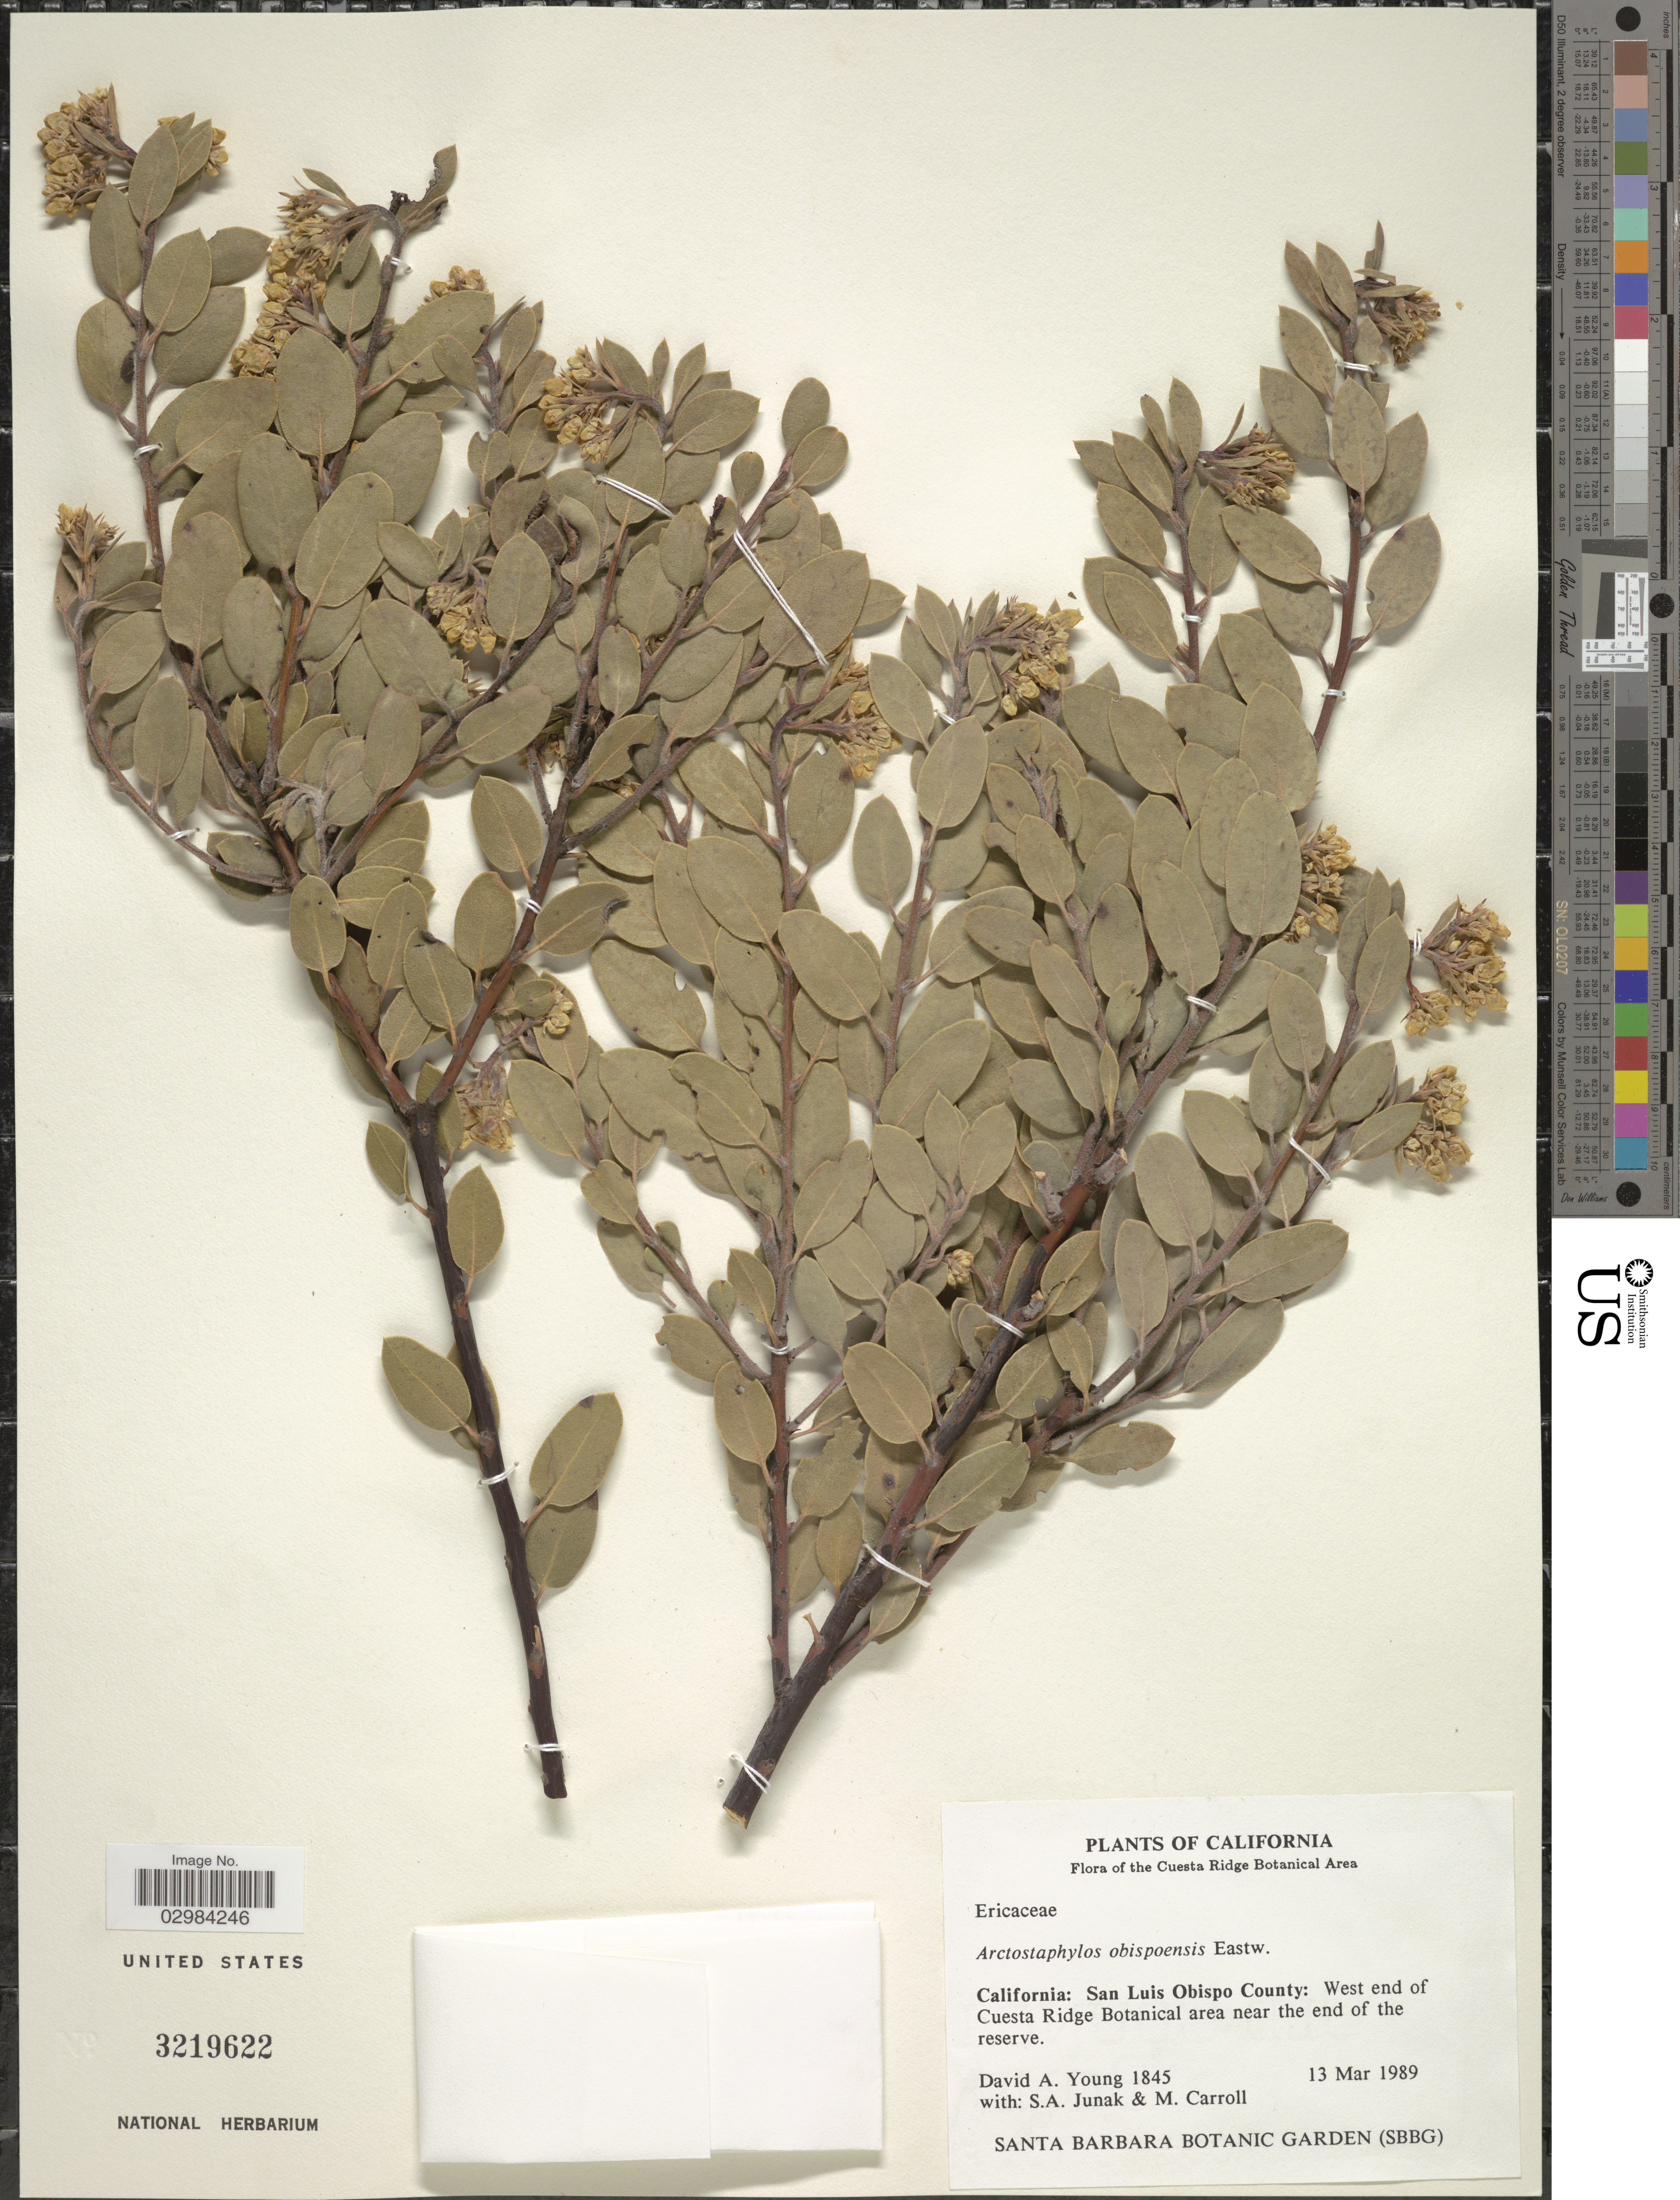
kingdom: Plantae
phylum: Tracheophyta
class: Magnoliopsida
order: Ericales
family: Ericaceae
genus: Arctostaphylos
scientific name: Arctostaphylos obispoensis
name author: Eastw.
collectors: D. A. Young, S. Junak & M. Carroll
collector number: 1845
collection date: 1989-03-13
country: United States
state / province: California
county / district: San Luis Obispo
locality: San Luis Obispo County: West end of Cuesta Ridge Botanical area near the end of the reserve.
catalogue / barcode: US 3219622